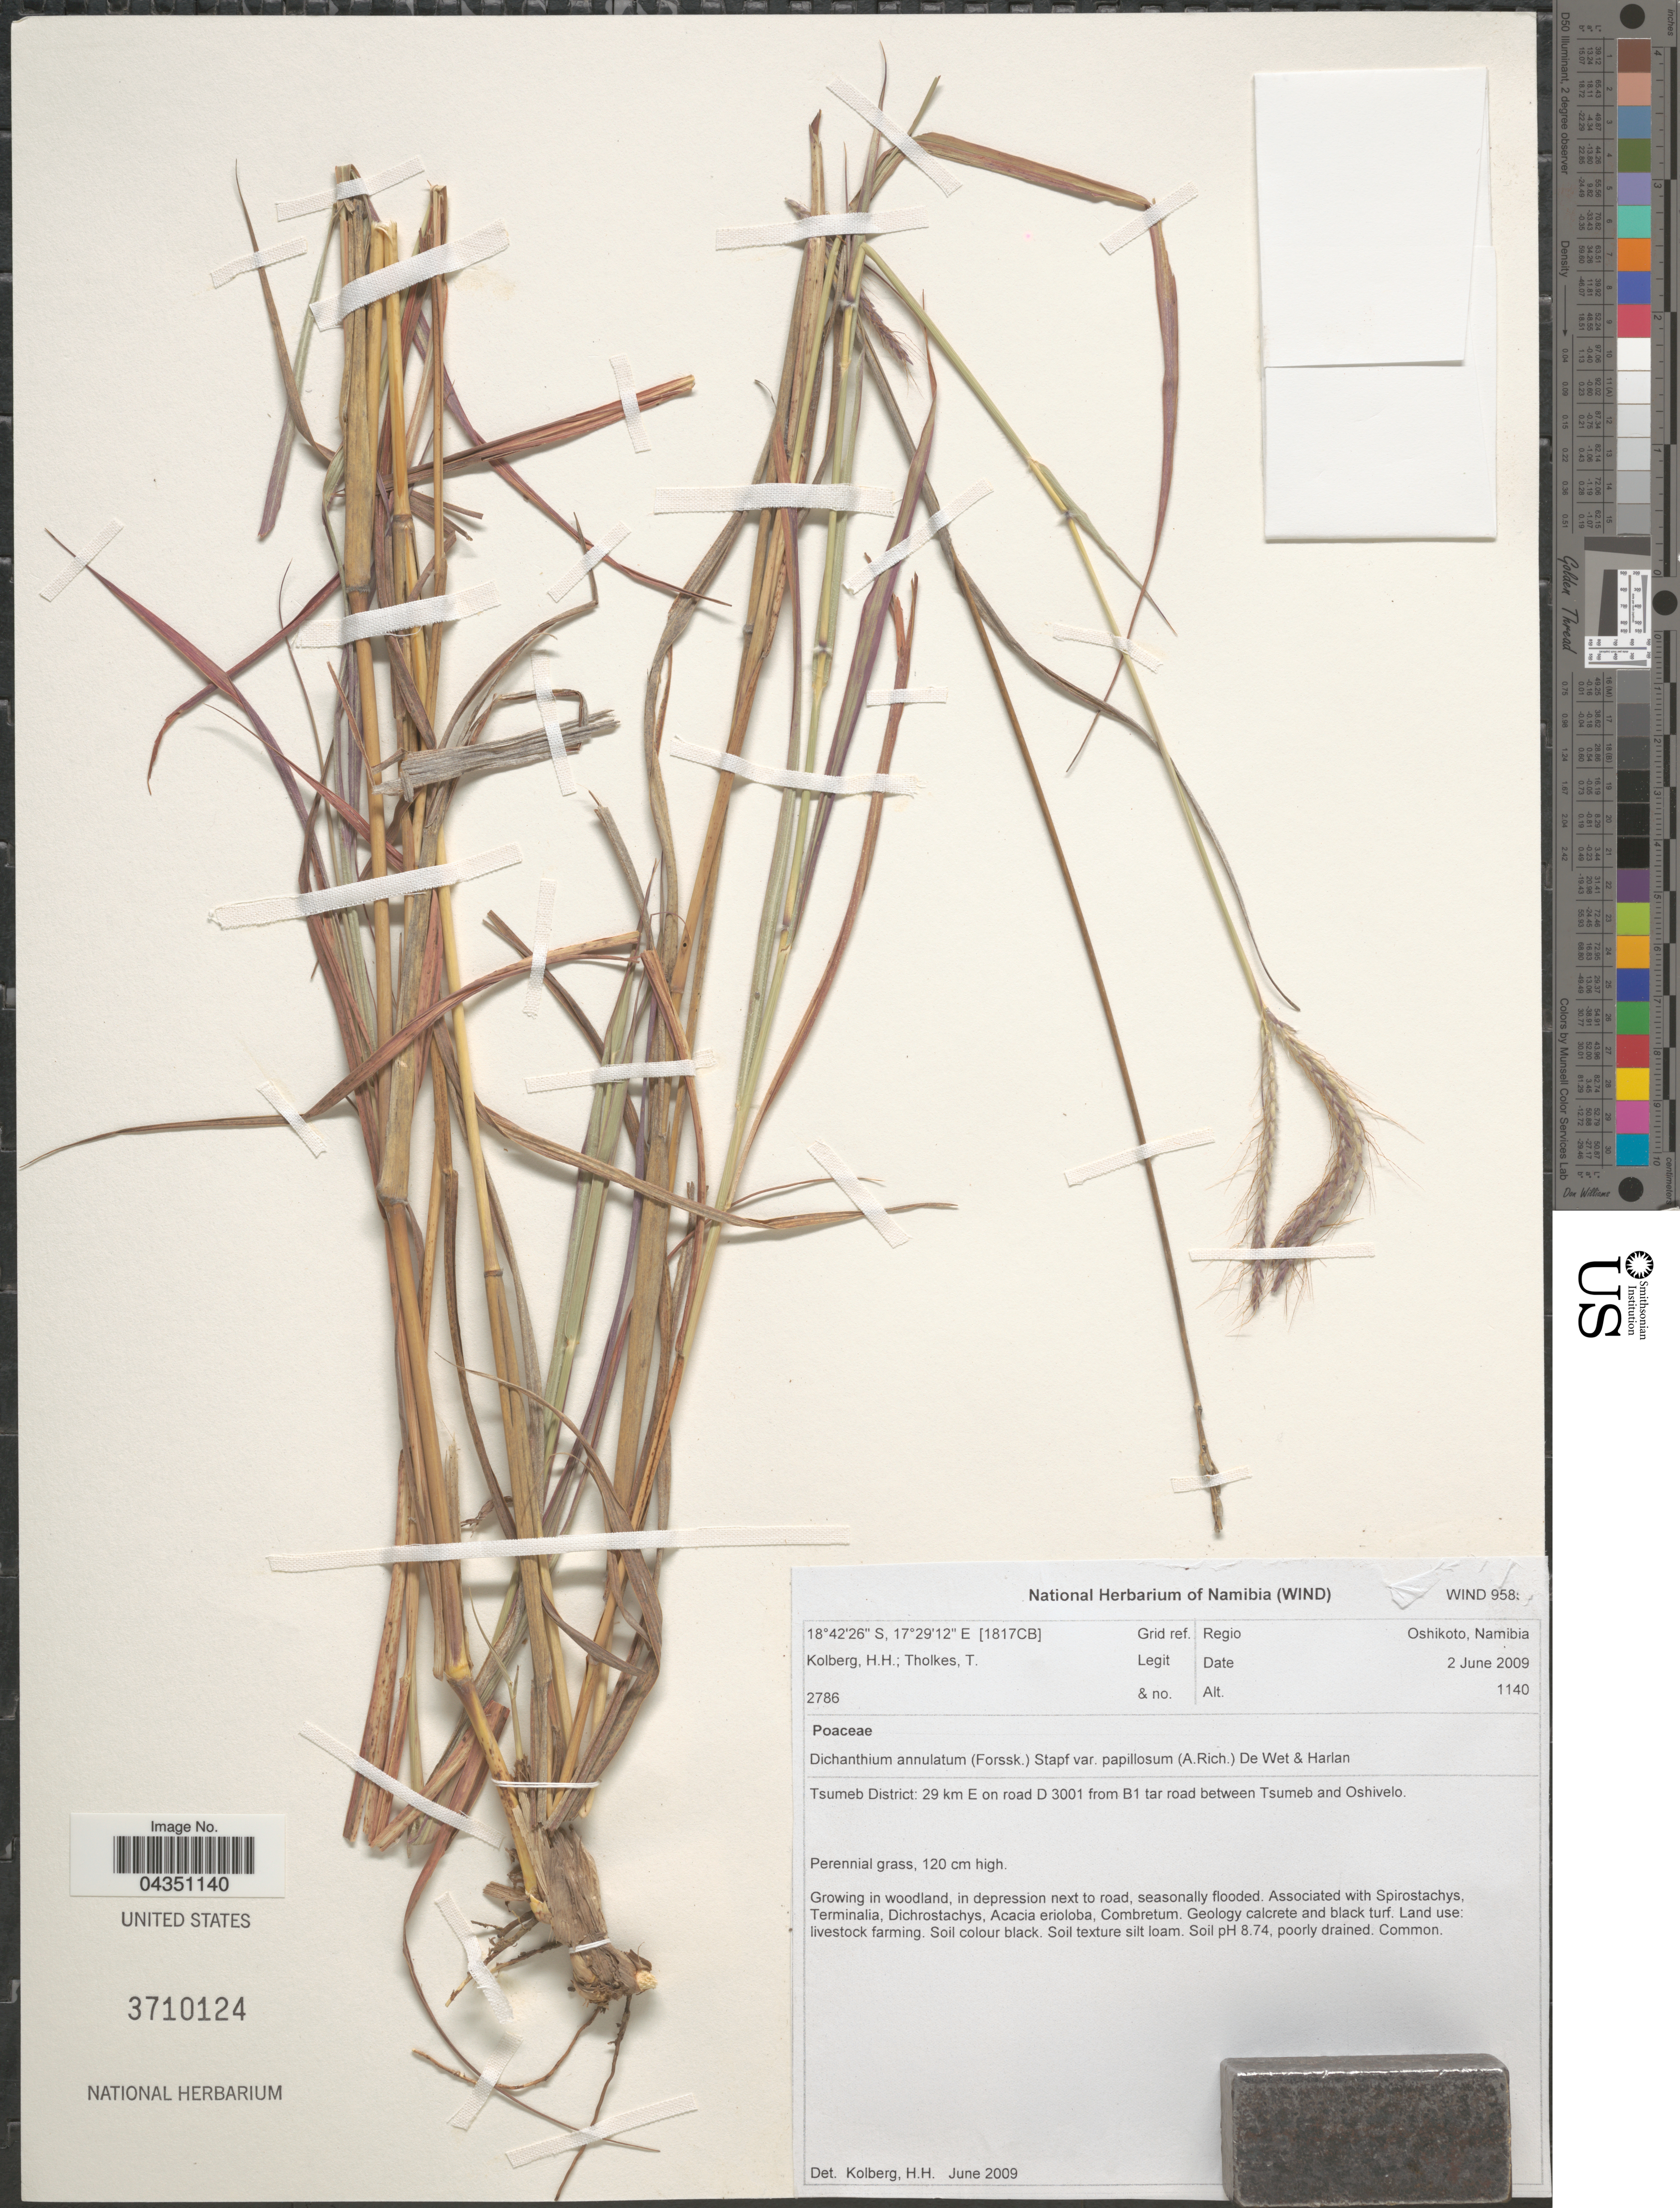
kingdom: Plantae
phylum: Tracheophyta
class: Liliopsida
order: Poales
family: Poaceae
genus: Dichanthium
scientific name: Dichanthium annulatum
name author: (Forssk.) Stapf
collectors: H. H. Kolberg & T. Tholkes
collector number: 2786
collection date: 2009-06-02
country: Namibia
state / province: Oshikoto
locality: Grid ref. [1817CB]. Regio Oshikoto. Tsumeb District: 29 km E on road D 3001 from B1 tar road between Tsumeb and Oshivelo.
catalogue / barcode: US 3710124